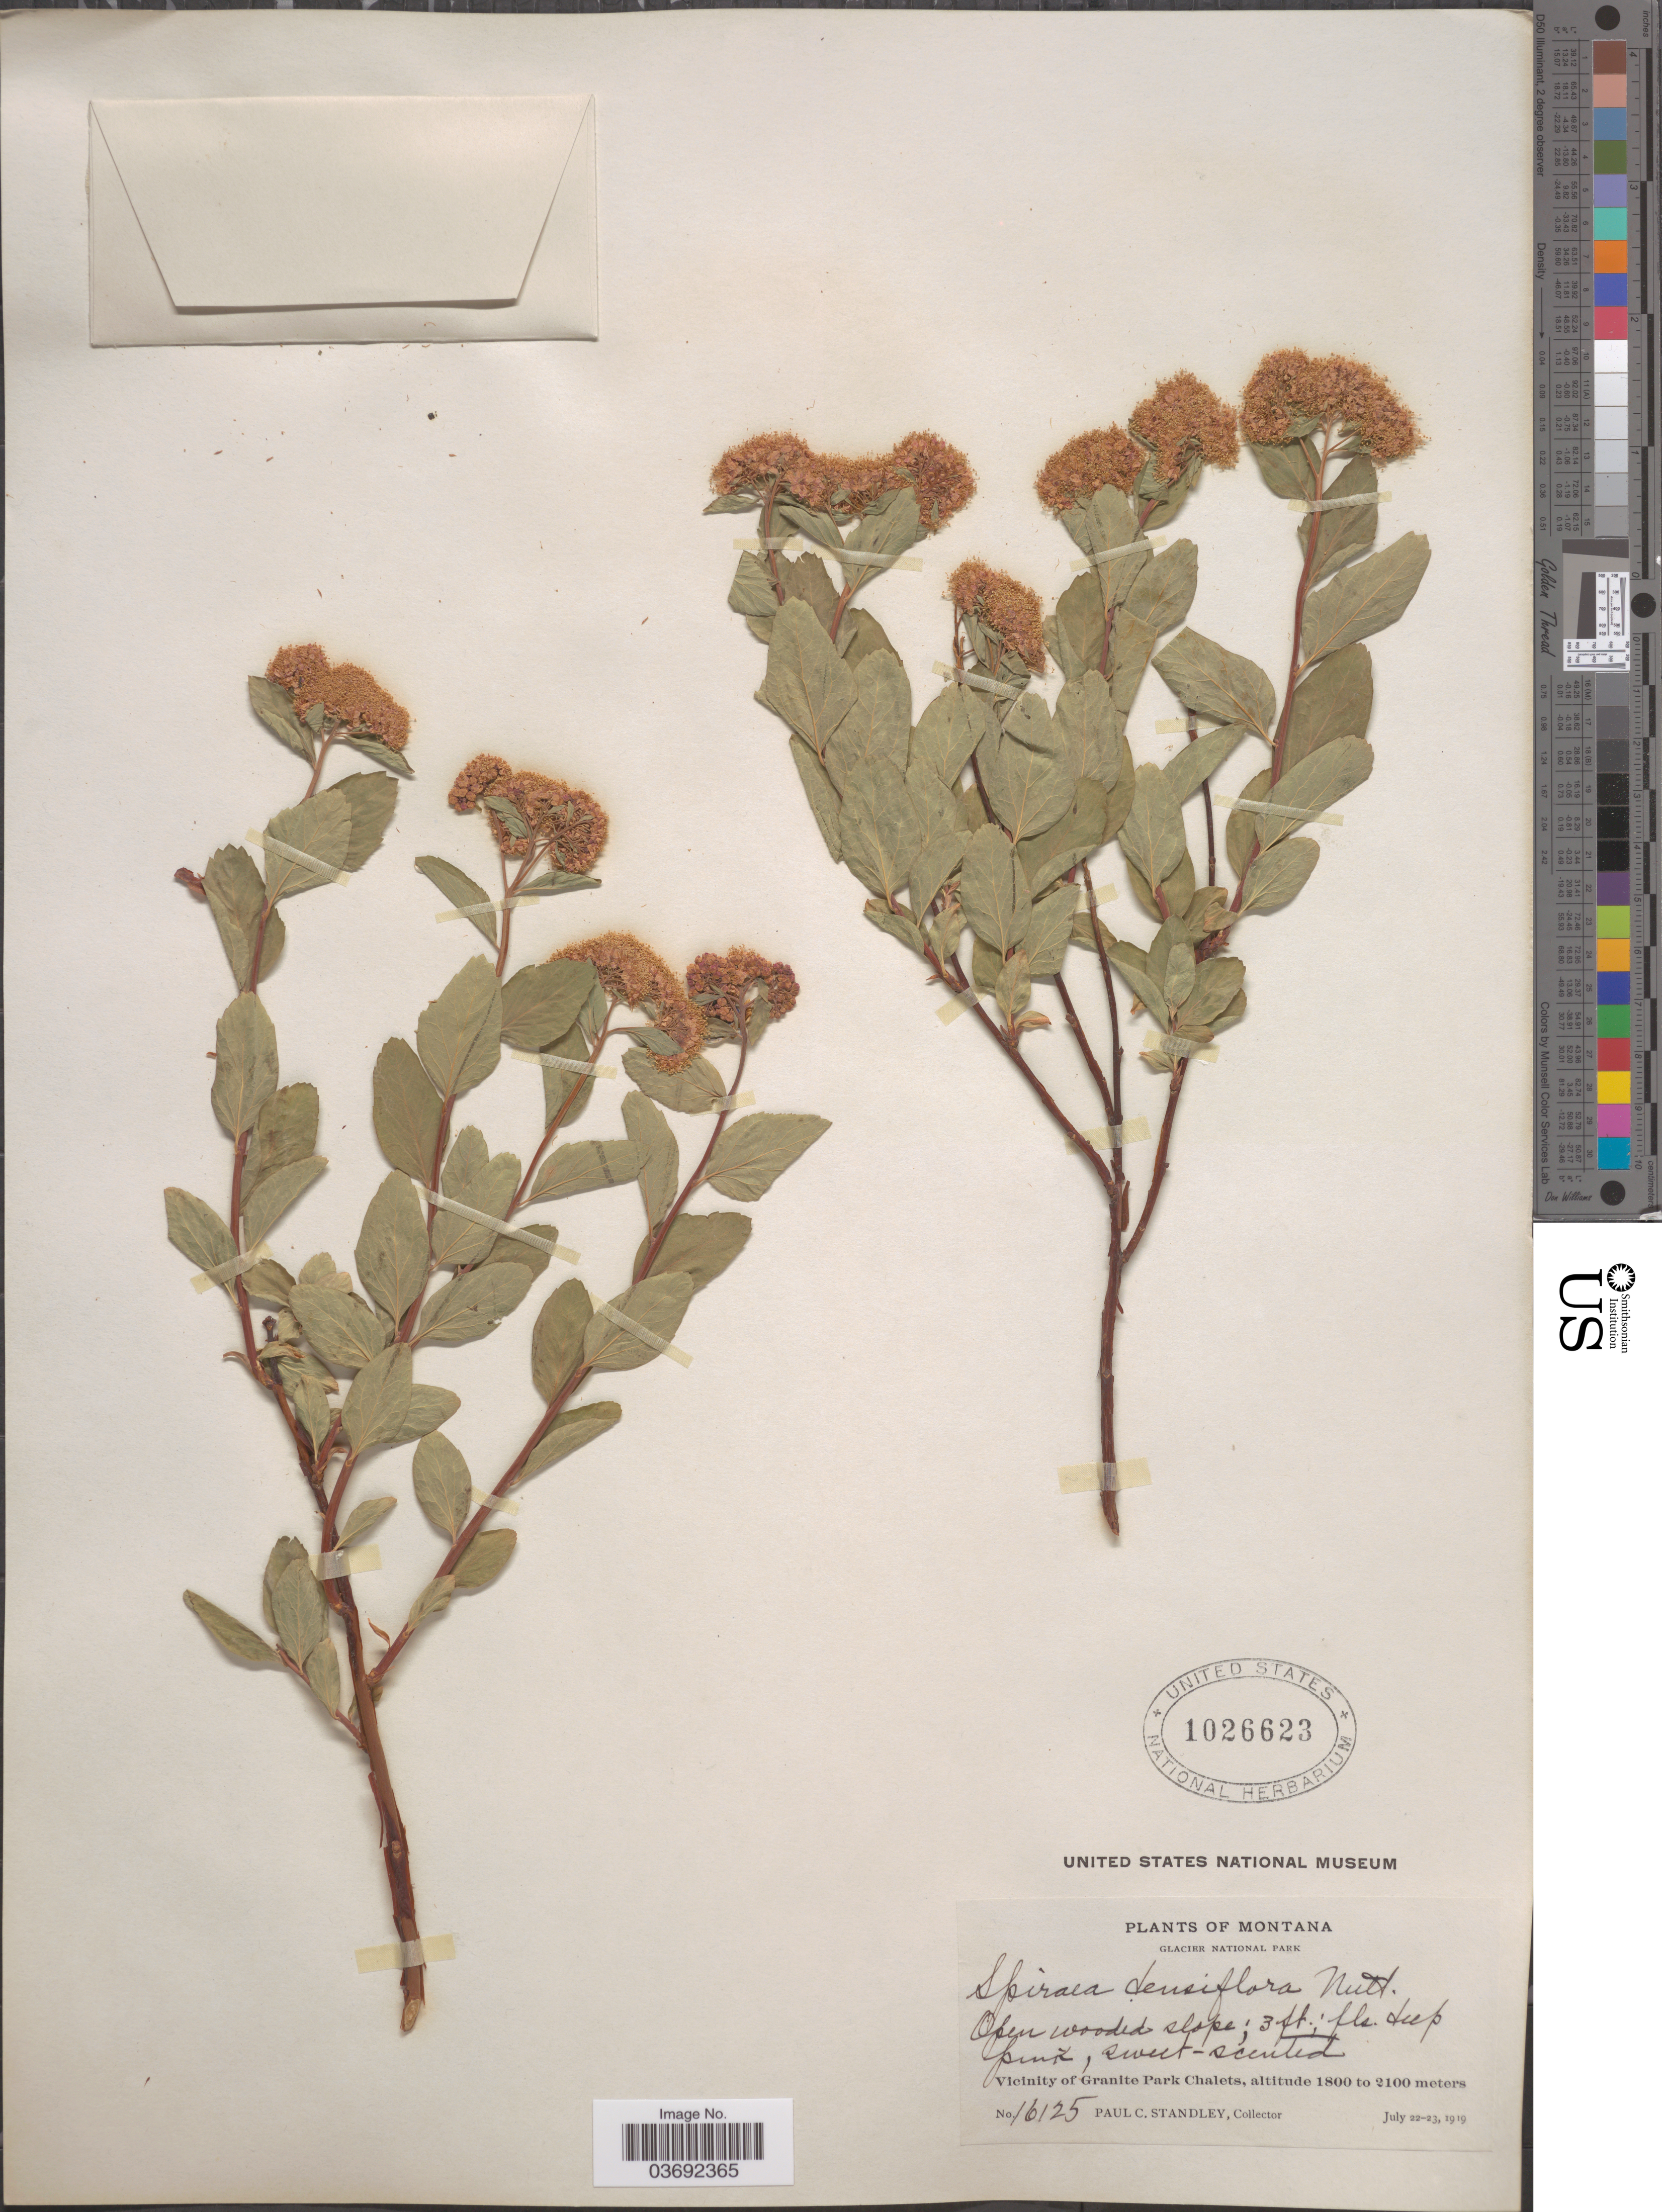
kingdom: Plantae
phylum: Tracheophyta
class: Magnoliopsida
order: Rosales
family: Rosaceae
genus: Spiraea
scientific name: Spiraea densiflora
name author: Nutt. ex Greenm.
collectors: P. C. Standley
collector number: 16125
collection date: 1919-07-22/1919-07-23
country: United States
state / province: Montana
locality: Glacier National Park. Vicinity of Granite Park Chalets.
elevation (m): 1800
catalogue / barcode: US 1026623